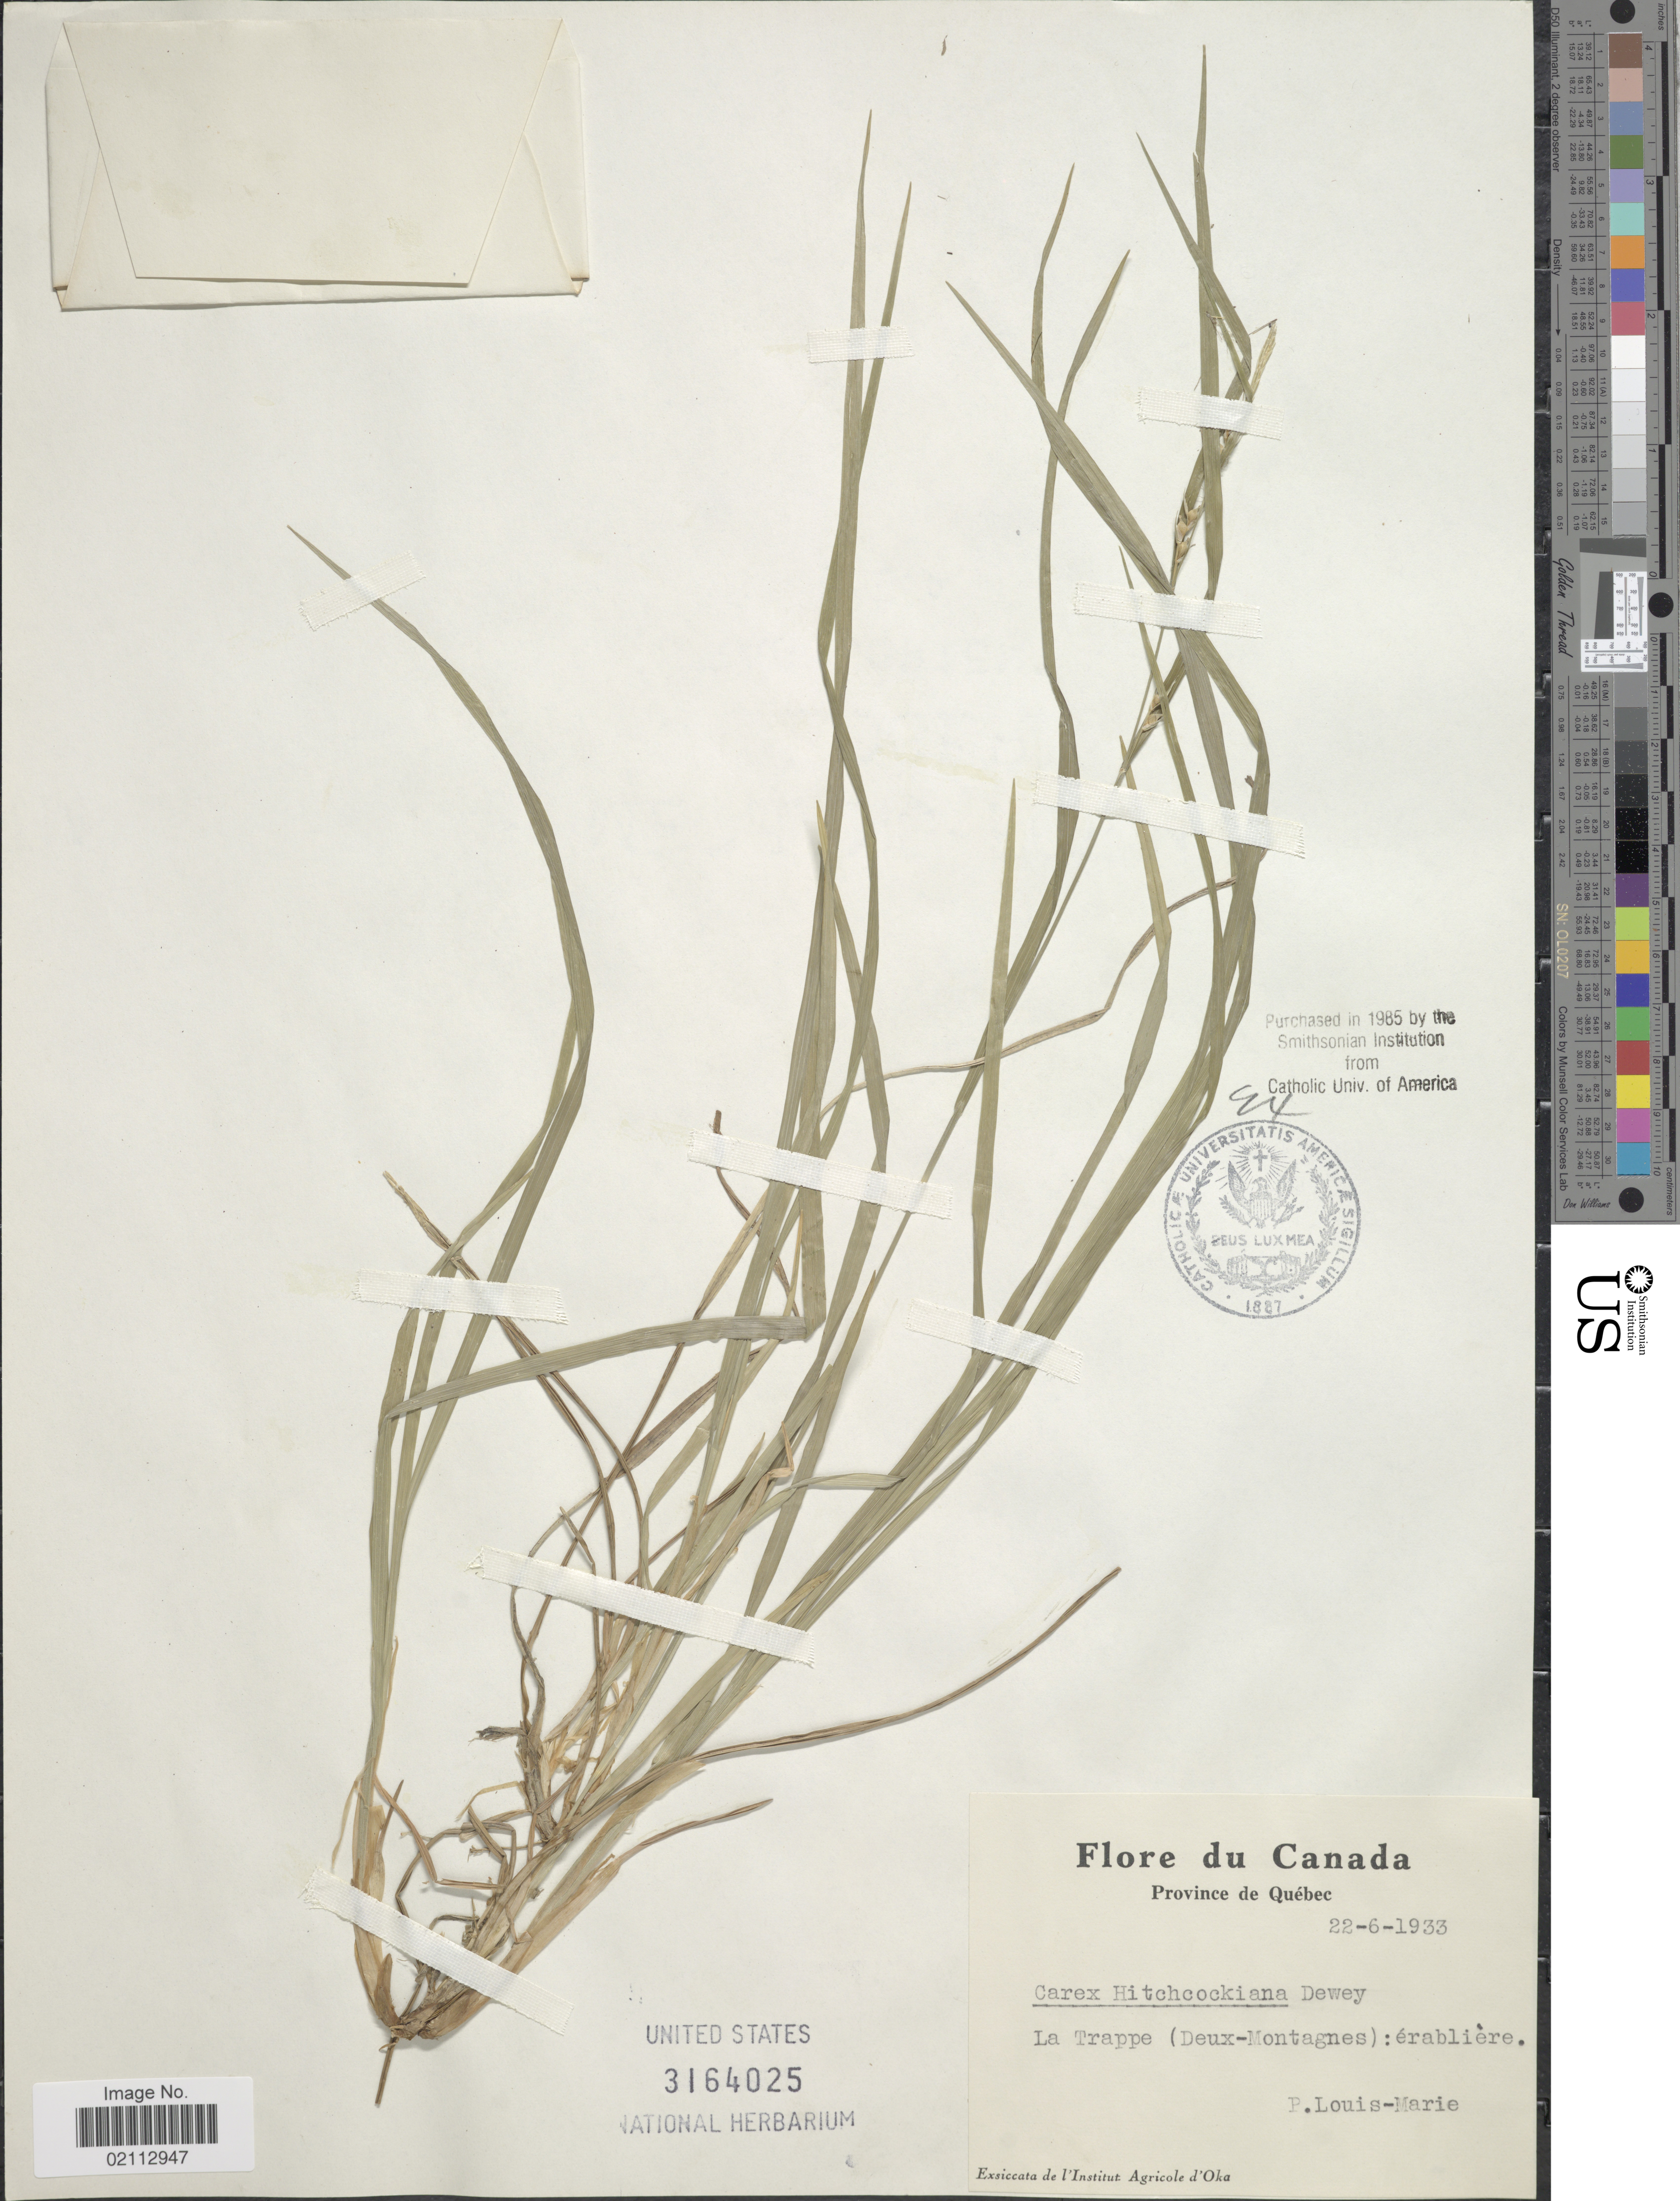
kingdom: Plantae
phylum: Tracheophyta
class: Liliopsida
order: Poales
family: Cyperaceae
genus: Carex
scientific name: Carex hitchcockiana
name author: Dewey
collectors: L.-M. LaLonde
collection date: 1933-06-22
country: Canada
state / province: Quebec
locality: La Trappe (Deux-Montagnes): erabliere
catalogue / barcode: US 3164025